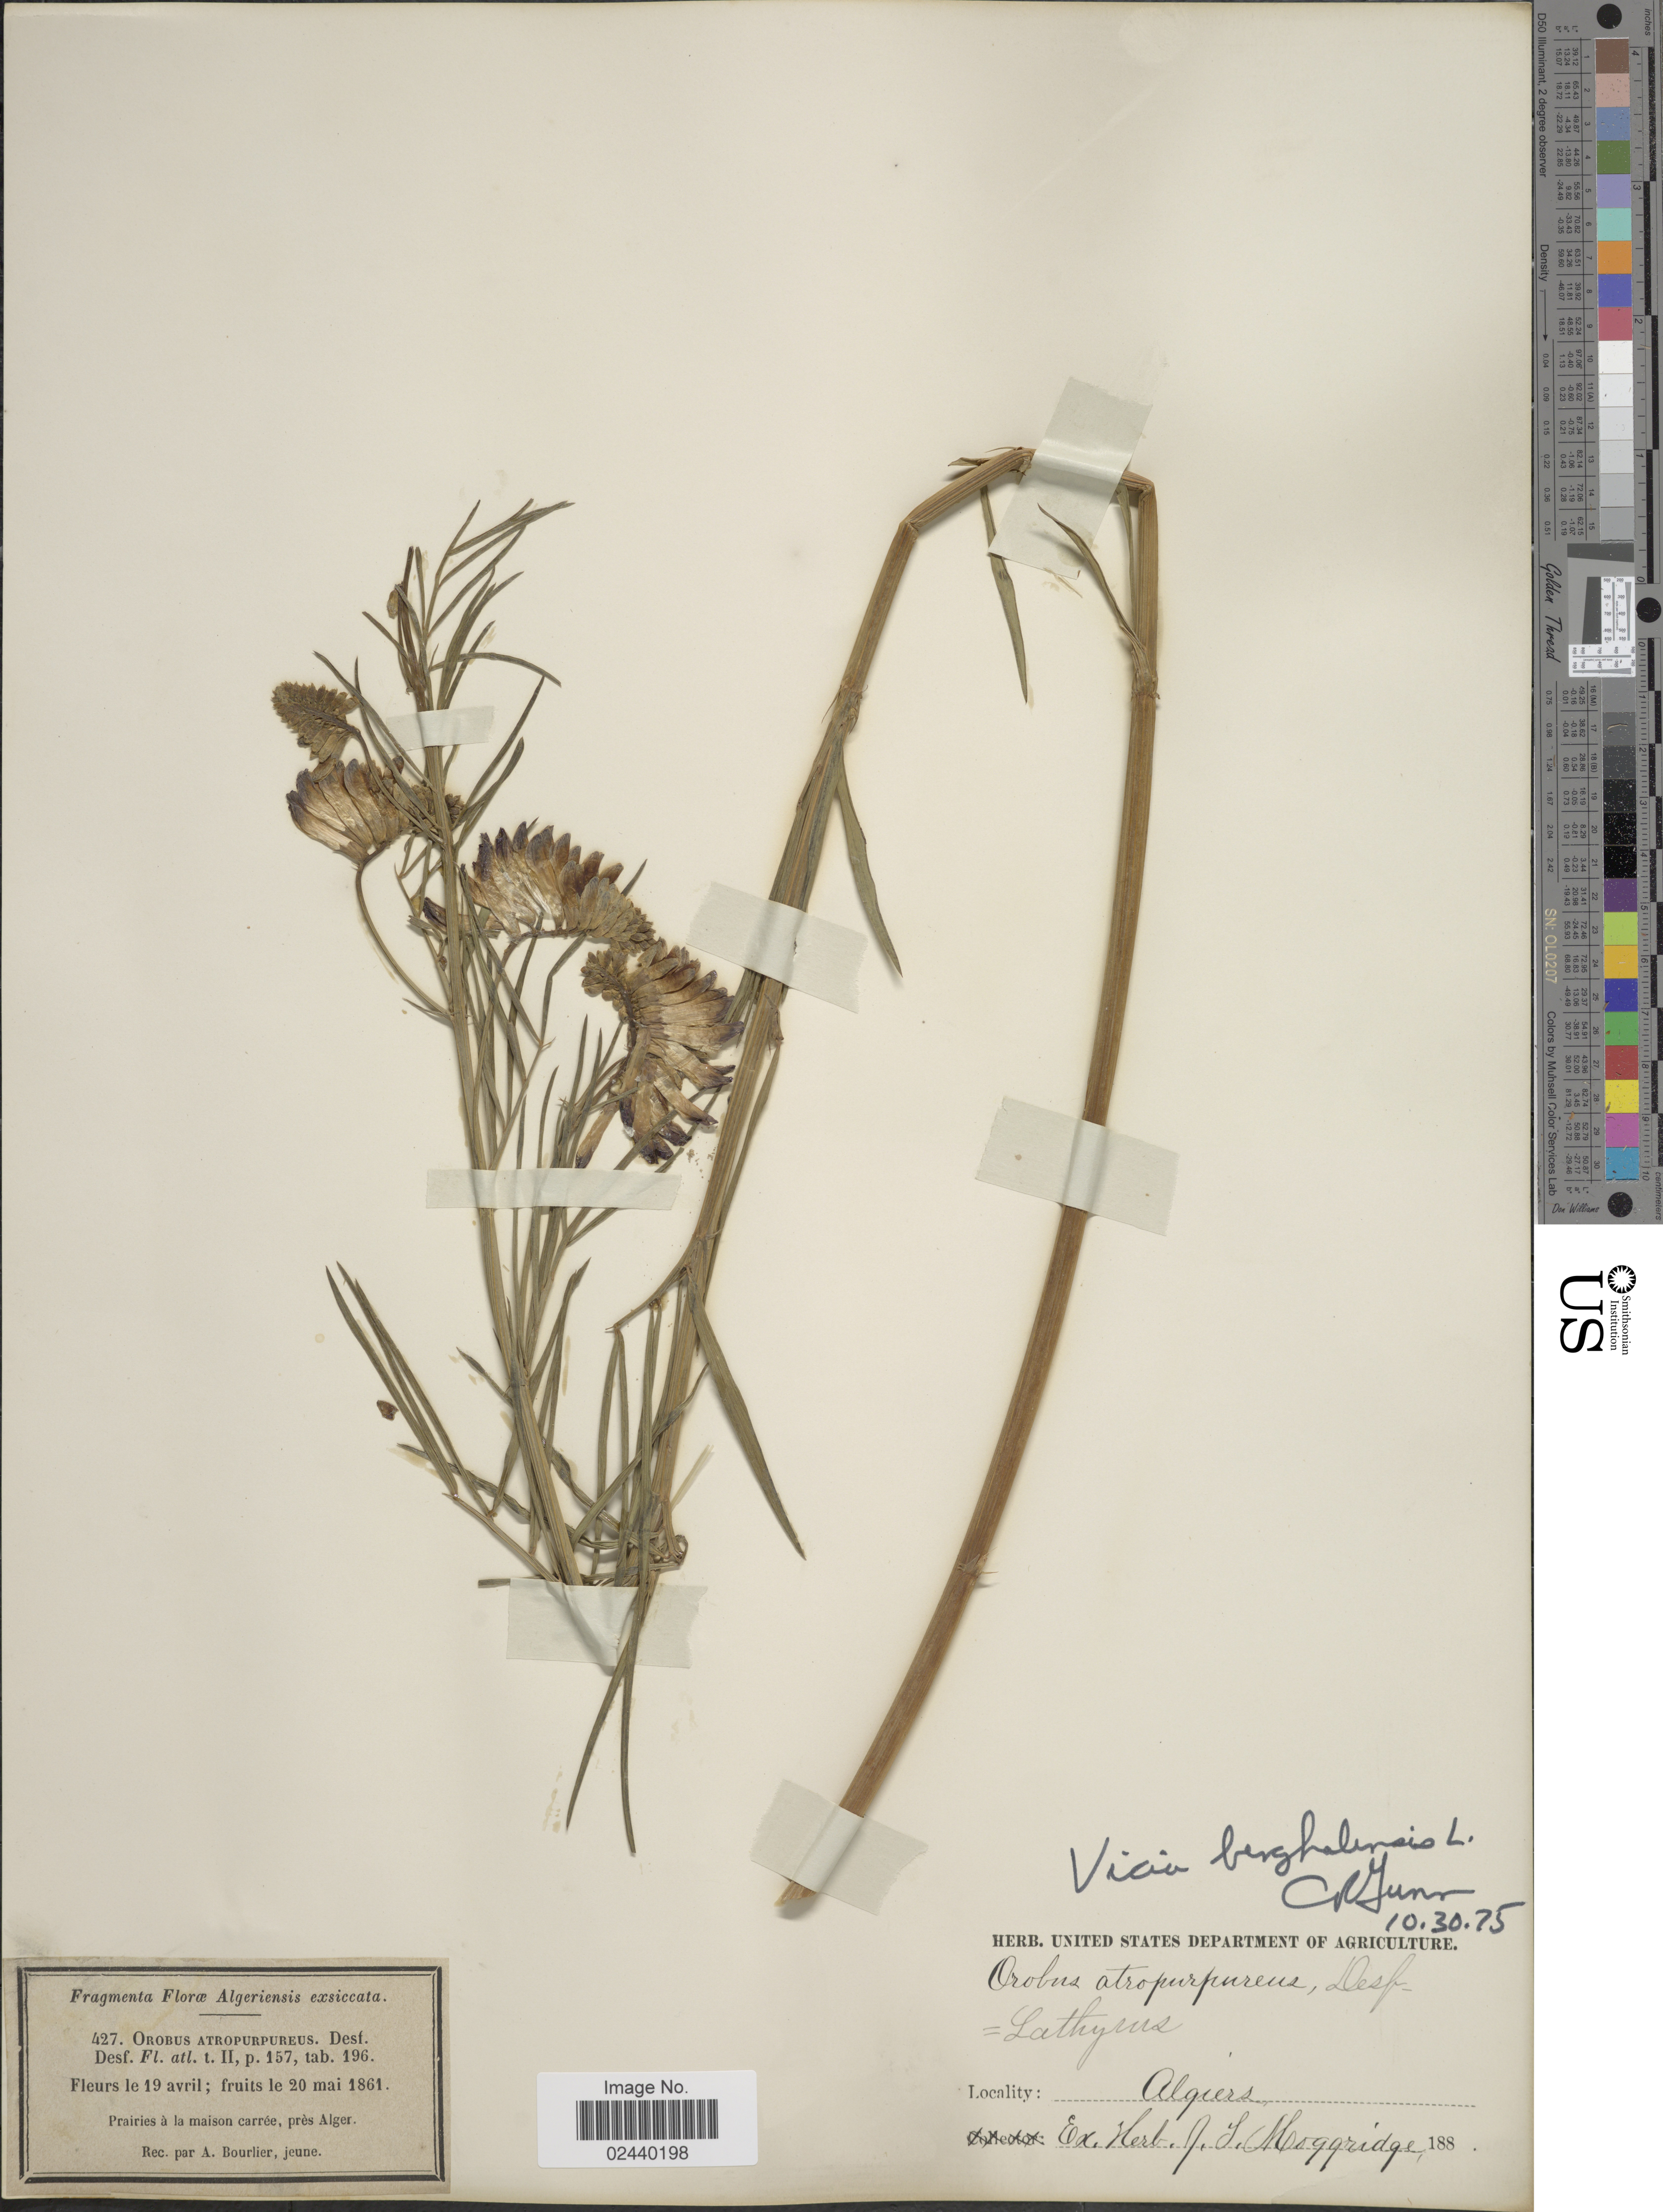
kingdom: Plantae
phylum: Tracheophyta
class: Magnoliopsida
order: Fabales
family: Fabaceae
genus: Vicia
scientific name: Vicia benghalensis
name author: L.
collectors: A. Bourlier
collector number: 427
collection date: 1861-04-19/1861-05-20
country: Algeria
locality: Algeriensis, Prairies a la maison carree, pres Alger